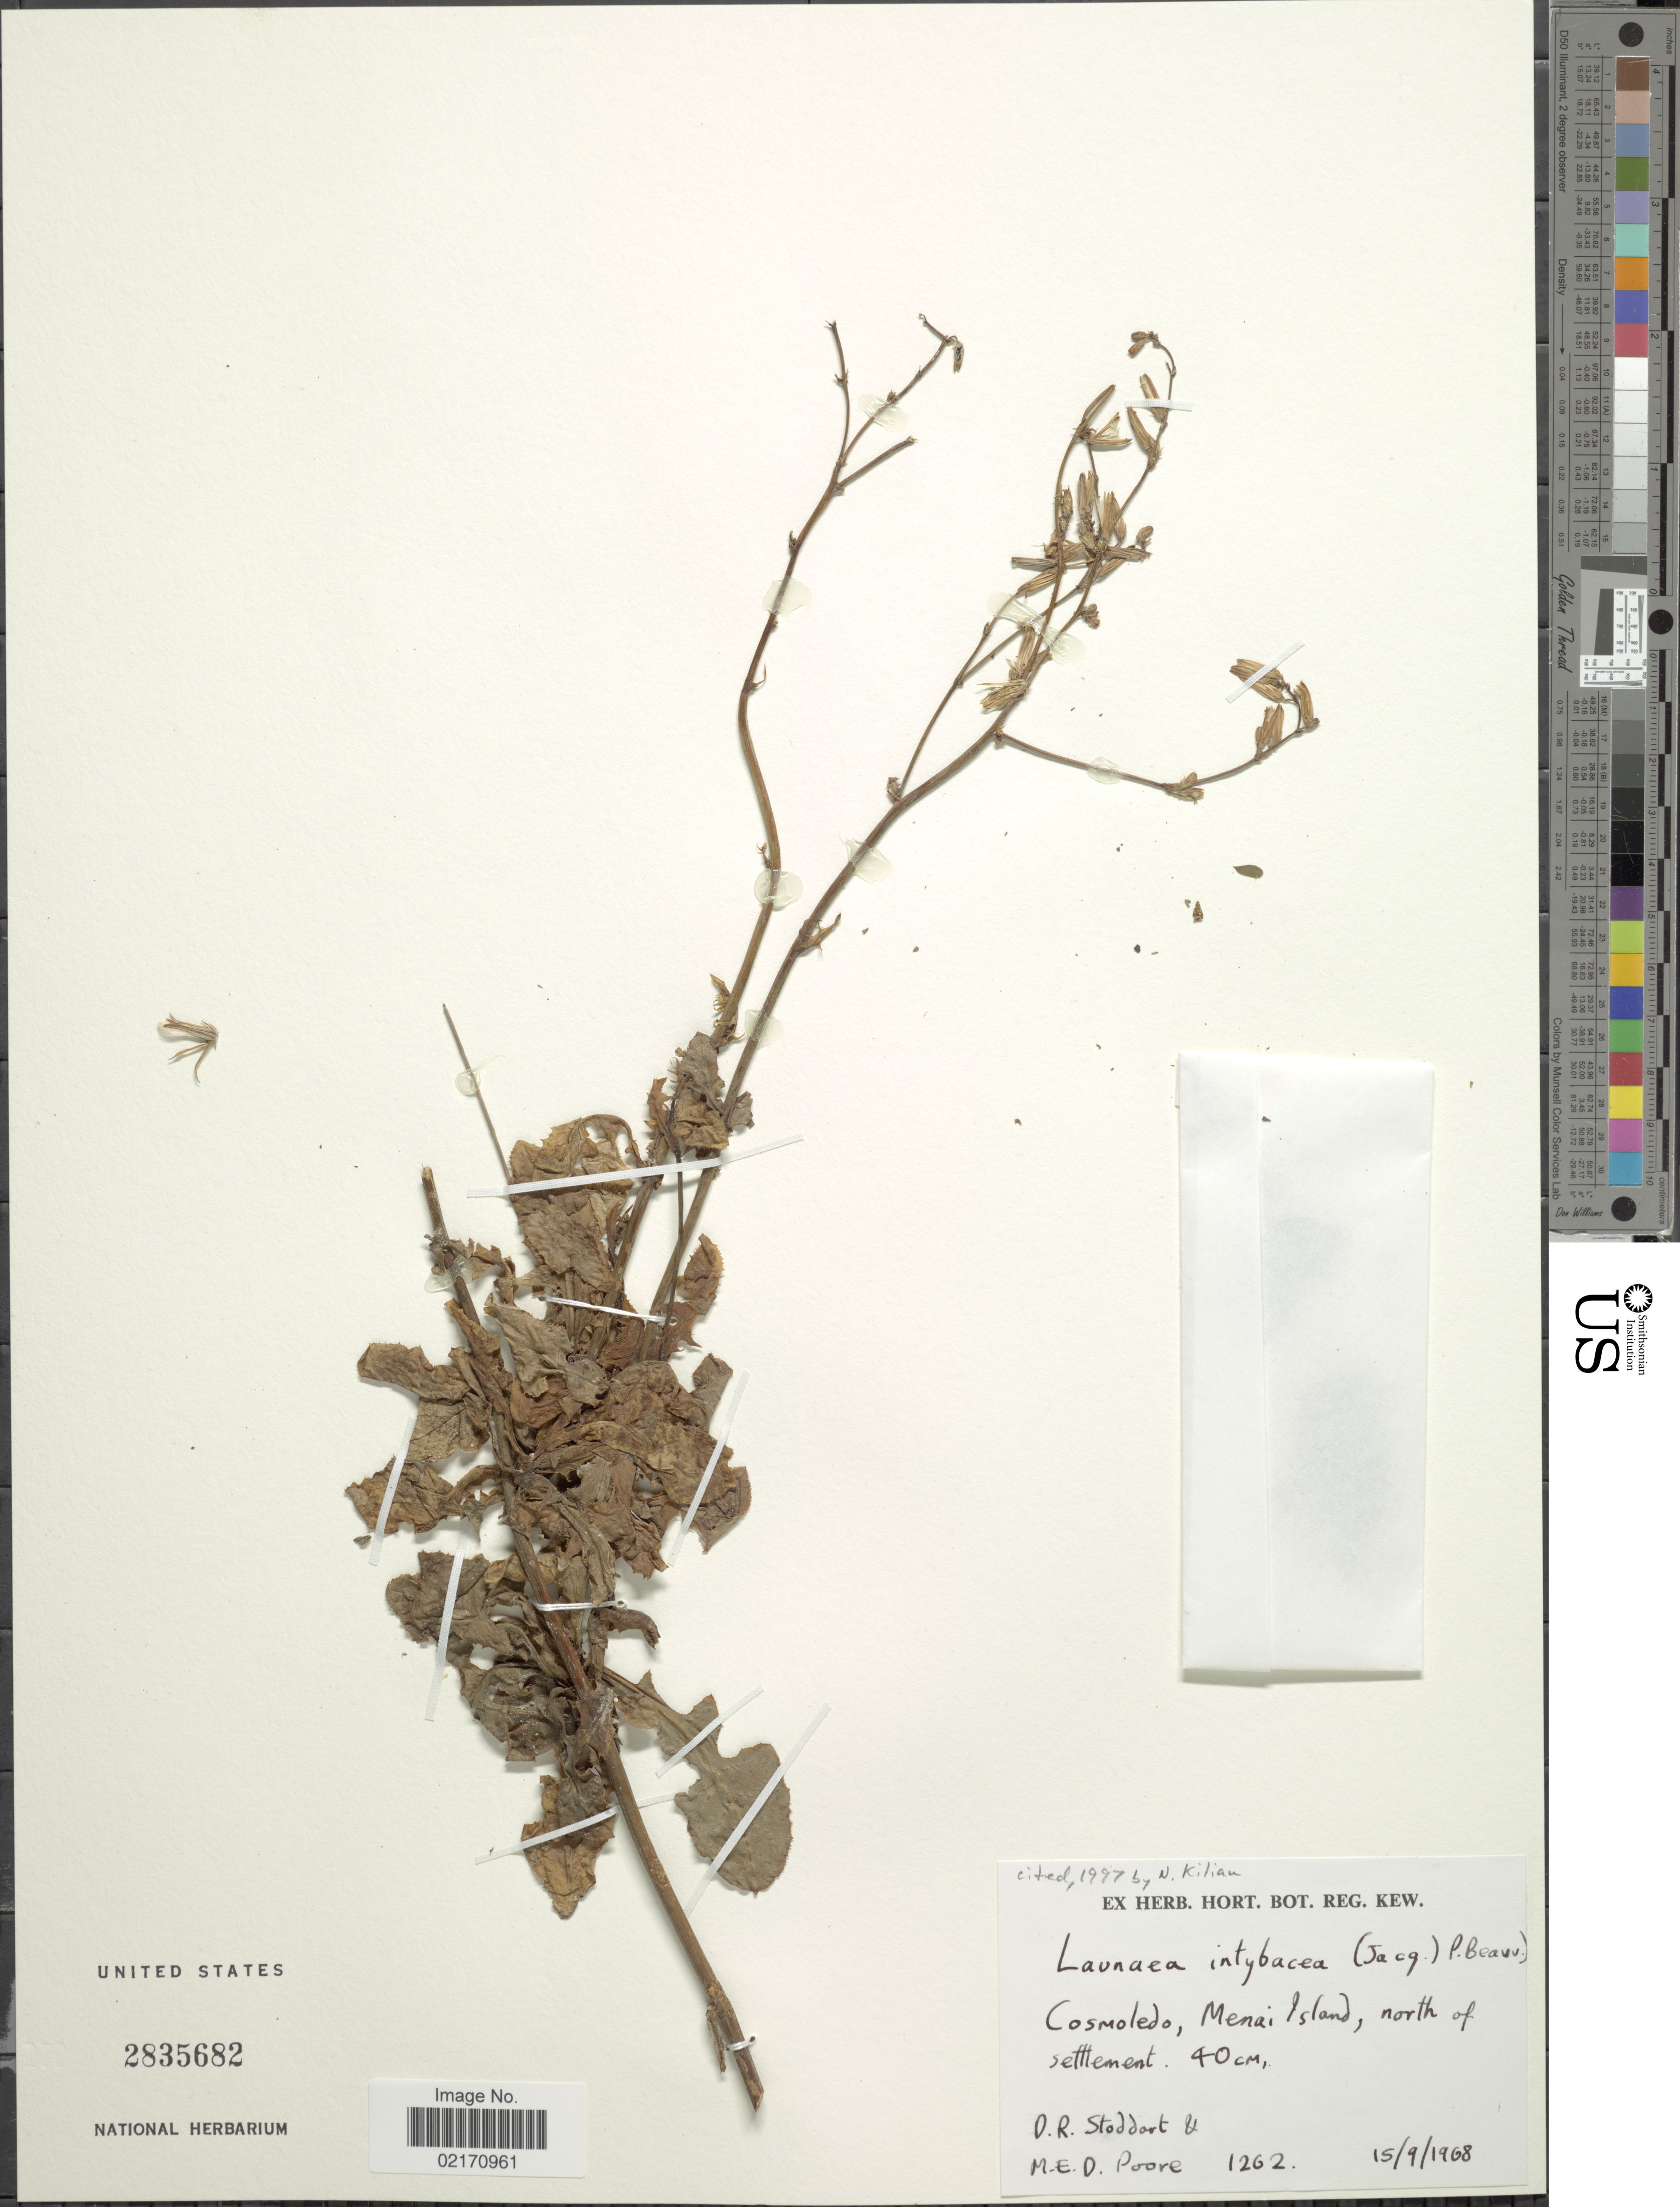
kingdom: Plantae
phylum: Tracheophyta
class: Magnoliopsida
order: Asterales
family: Asteraceae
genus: Launaea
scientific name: Launaea intybacea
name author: (Jacq.) Beauverd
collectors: D. R. Stoddart & M. E. D. Poore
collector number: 1262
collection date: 1968-09-15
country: Seychelles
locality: Cosmoledo, Menai Island, north of Settlement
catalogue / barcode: US 2835682